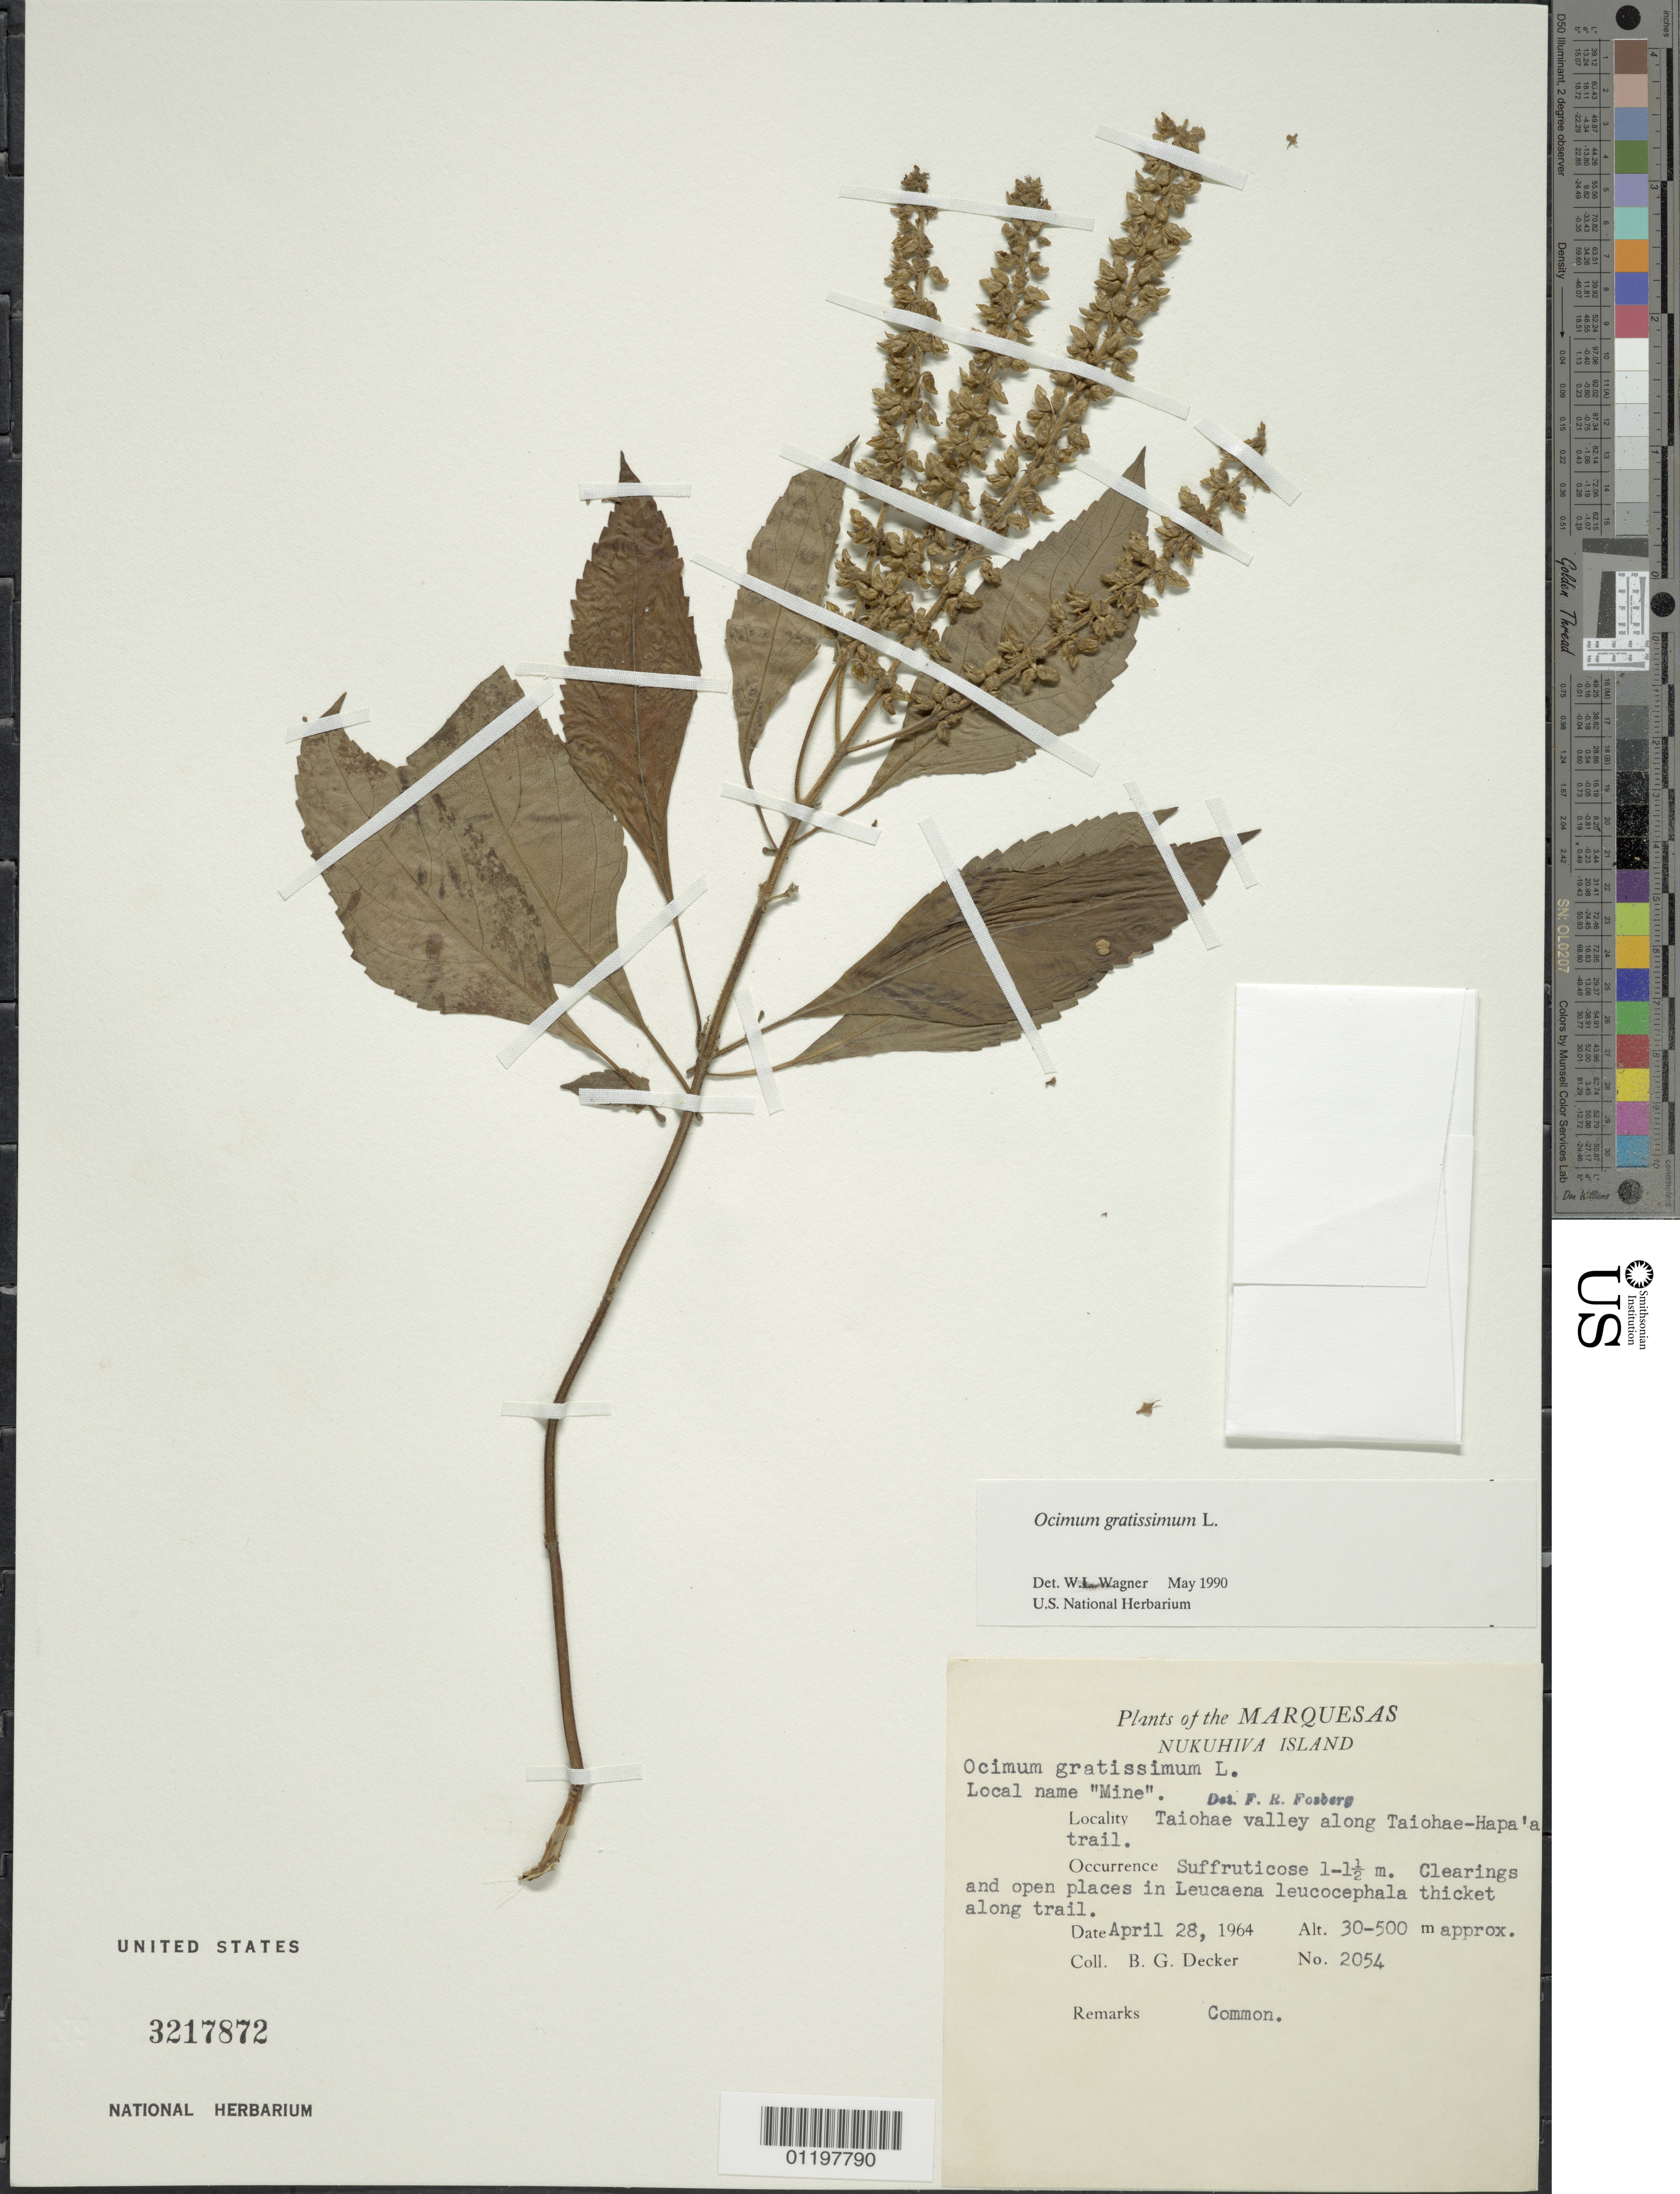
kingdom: Plantae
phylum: Tracheophyta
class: Magnoliopsida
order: Lamiales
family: Lamiaceae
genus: Ocimum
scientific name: Ocimum gratissimum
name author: L.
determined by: Wagner, W. L., (BOT), Smithsonian Institution - National Museum of Natural History (UNITED STATES)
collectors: B. G. Decker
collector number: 2054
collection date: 1964-04-28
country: French Polynesia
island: Nuku Hiva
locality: Taiohae Valley along Taiohae-Hapa'a Trail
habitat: Clearings and open places in Leucaena leucocephala thicket along trail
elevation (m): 30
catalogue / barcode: US 3217872